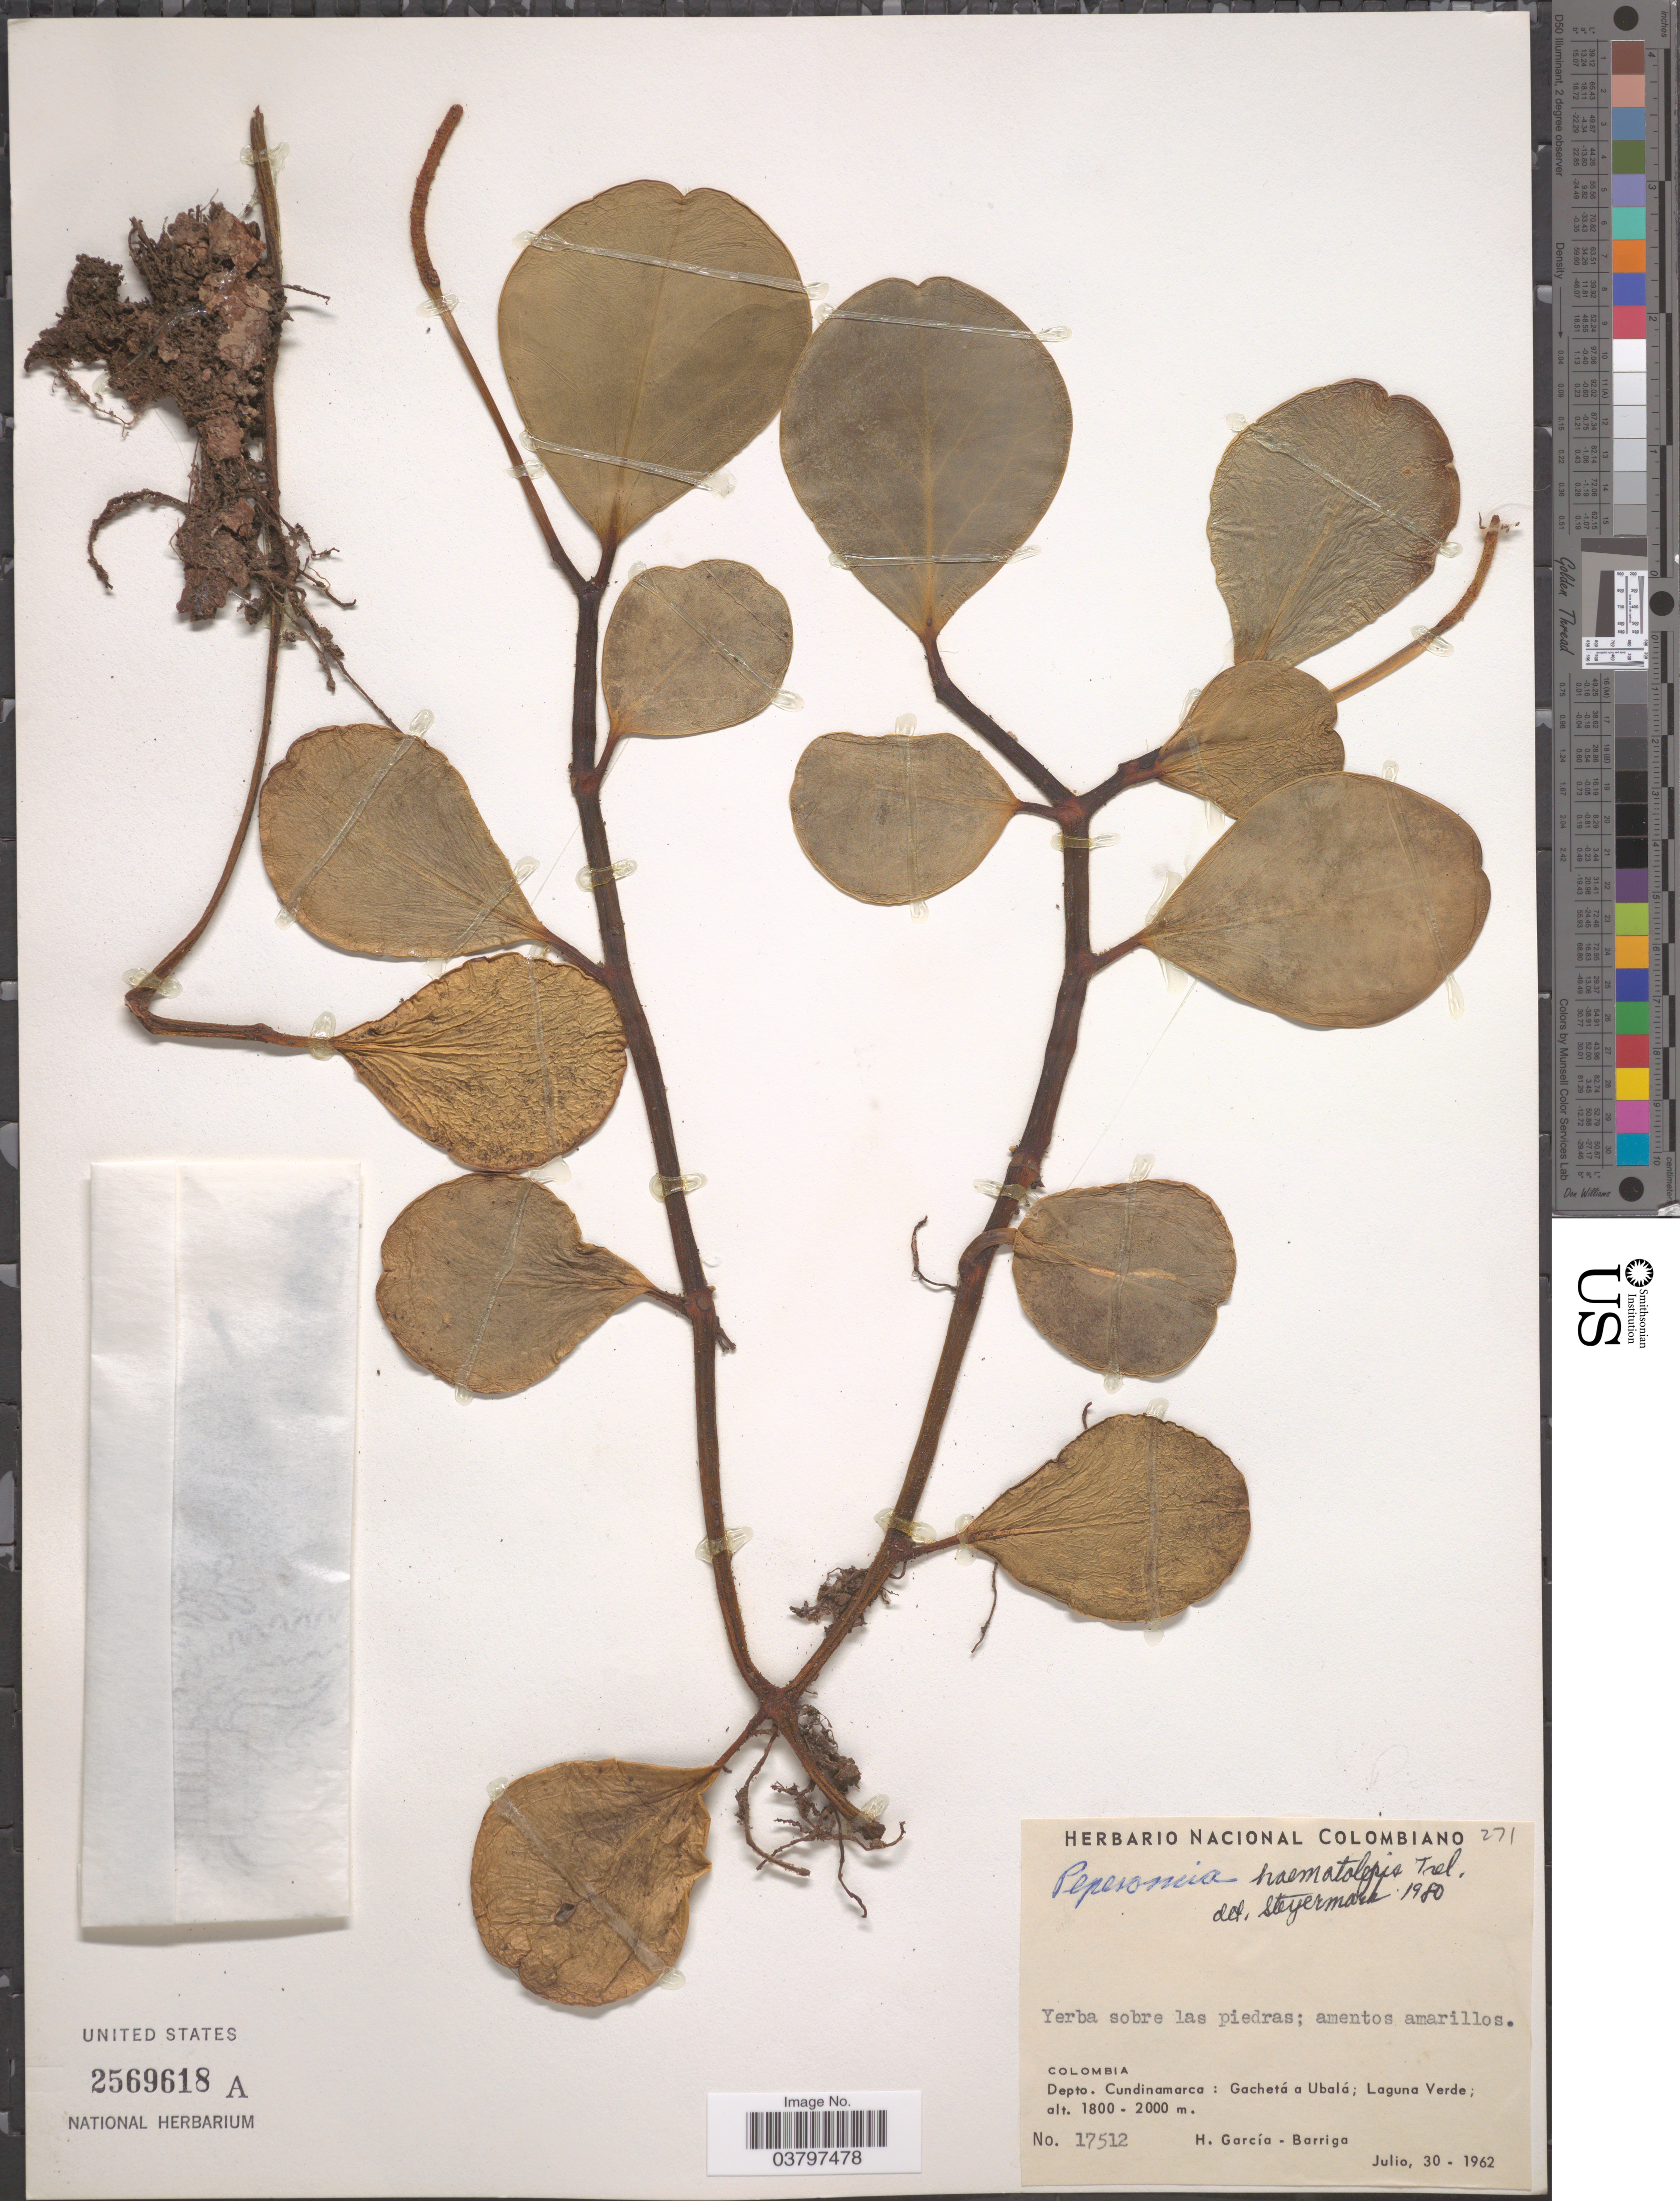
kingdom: Plantae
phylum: Tracheophyta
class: Magnoliopsida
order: Piperales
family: Piperaceae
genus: Peperomia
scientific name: Peperomia haematolepis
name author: Trel.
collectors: H. García Barriga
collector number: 17512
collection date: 1962-07-30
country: Colombia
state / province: Cundinamarca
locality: Depto. Cundinamarca: Gachetá a Ubalá; Laguna Verde.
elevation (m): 1800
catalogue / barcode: US 2569618A